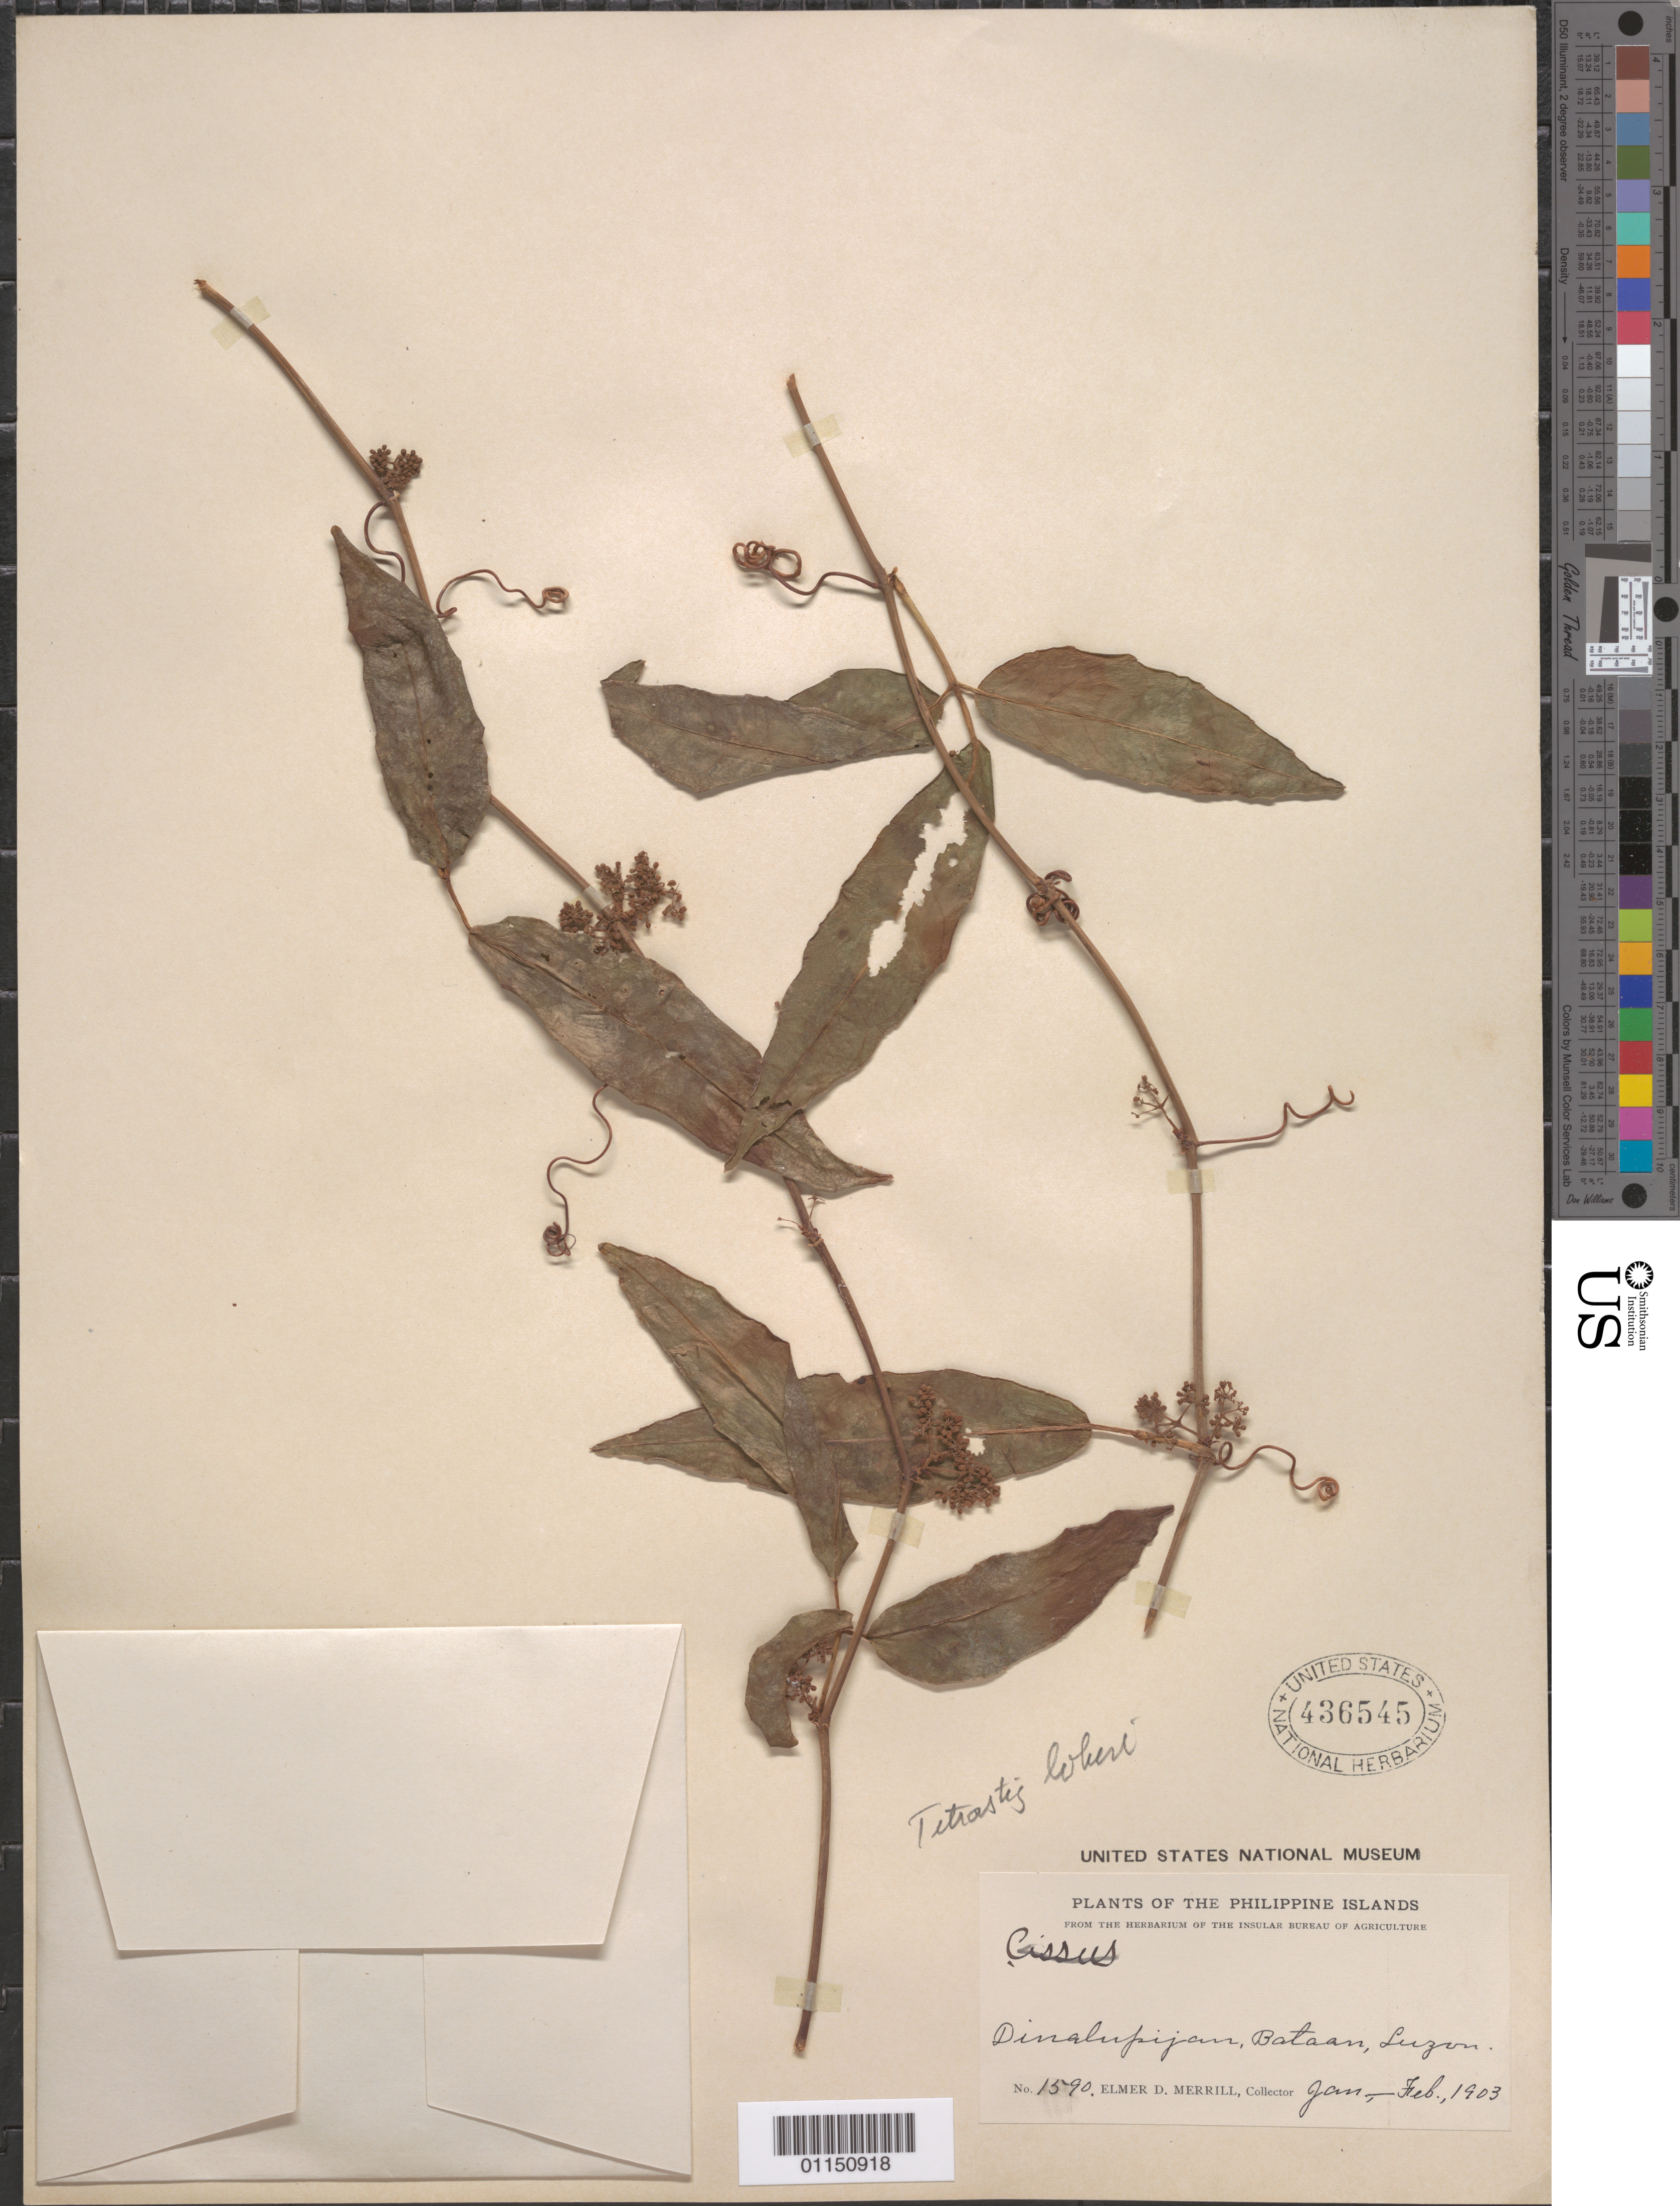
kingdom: Plantae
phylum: Tracheophyta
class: Magnoliopsida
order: Vitales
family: Vitaceae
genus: Tetrastigma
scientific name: Tetrastigma loheri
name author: Gagnep.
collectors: E. D. Merrill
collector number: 1590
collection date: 1903-01/1903-02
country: Philippines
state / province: Central Luzon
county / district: Bataan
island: Luzon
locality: Dinalupihan. Luzon.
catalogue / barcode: US 436545